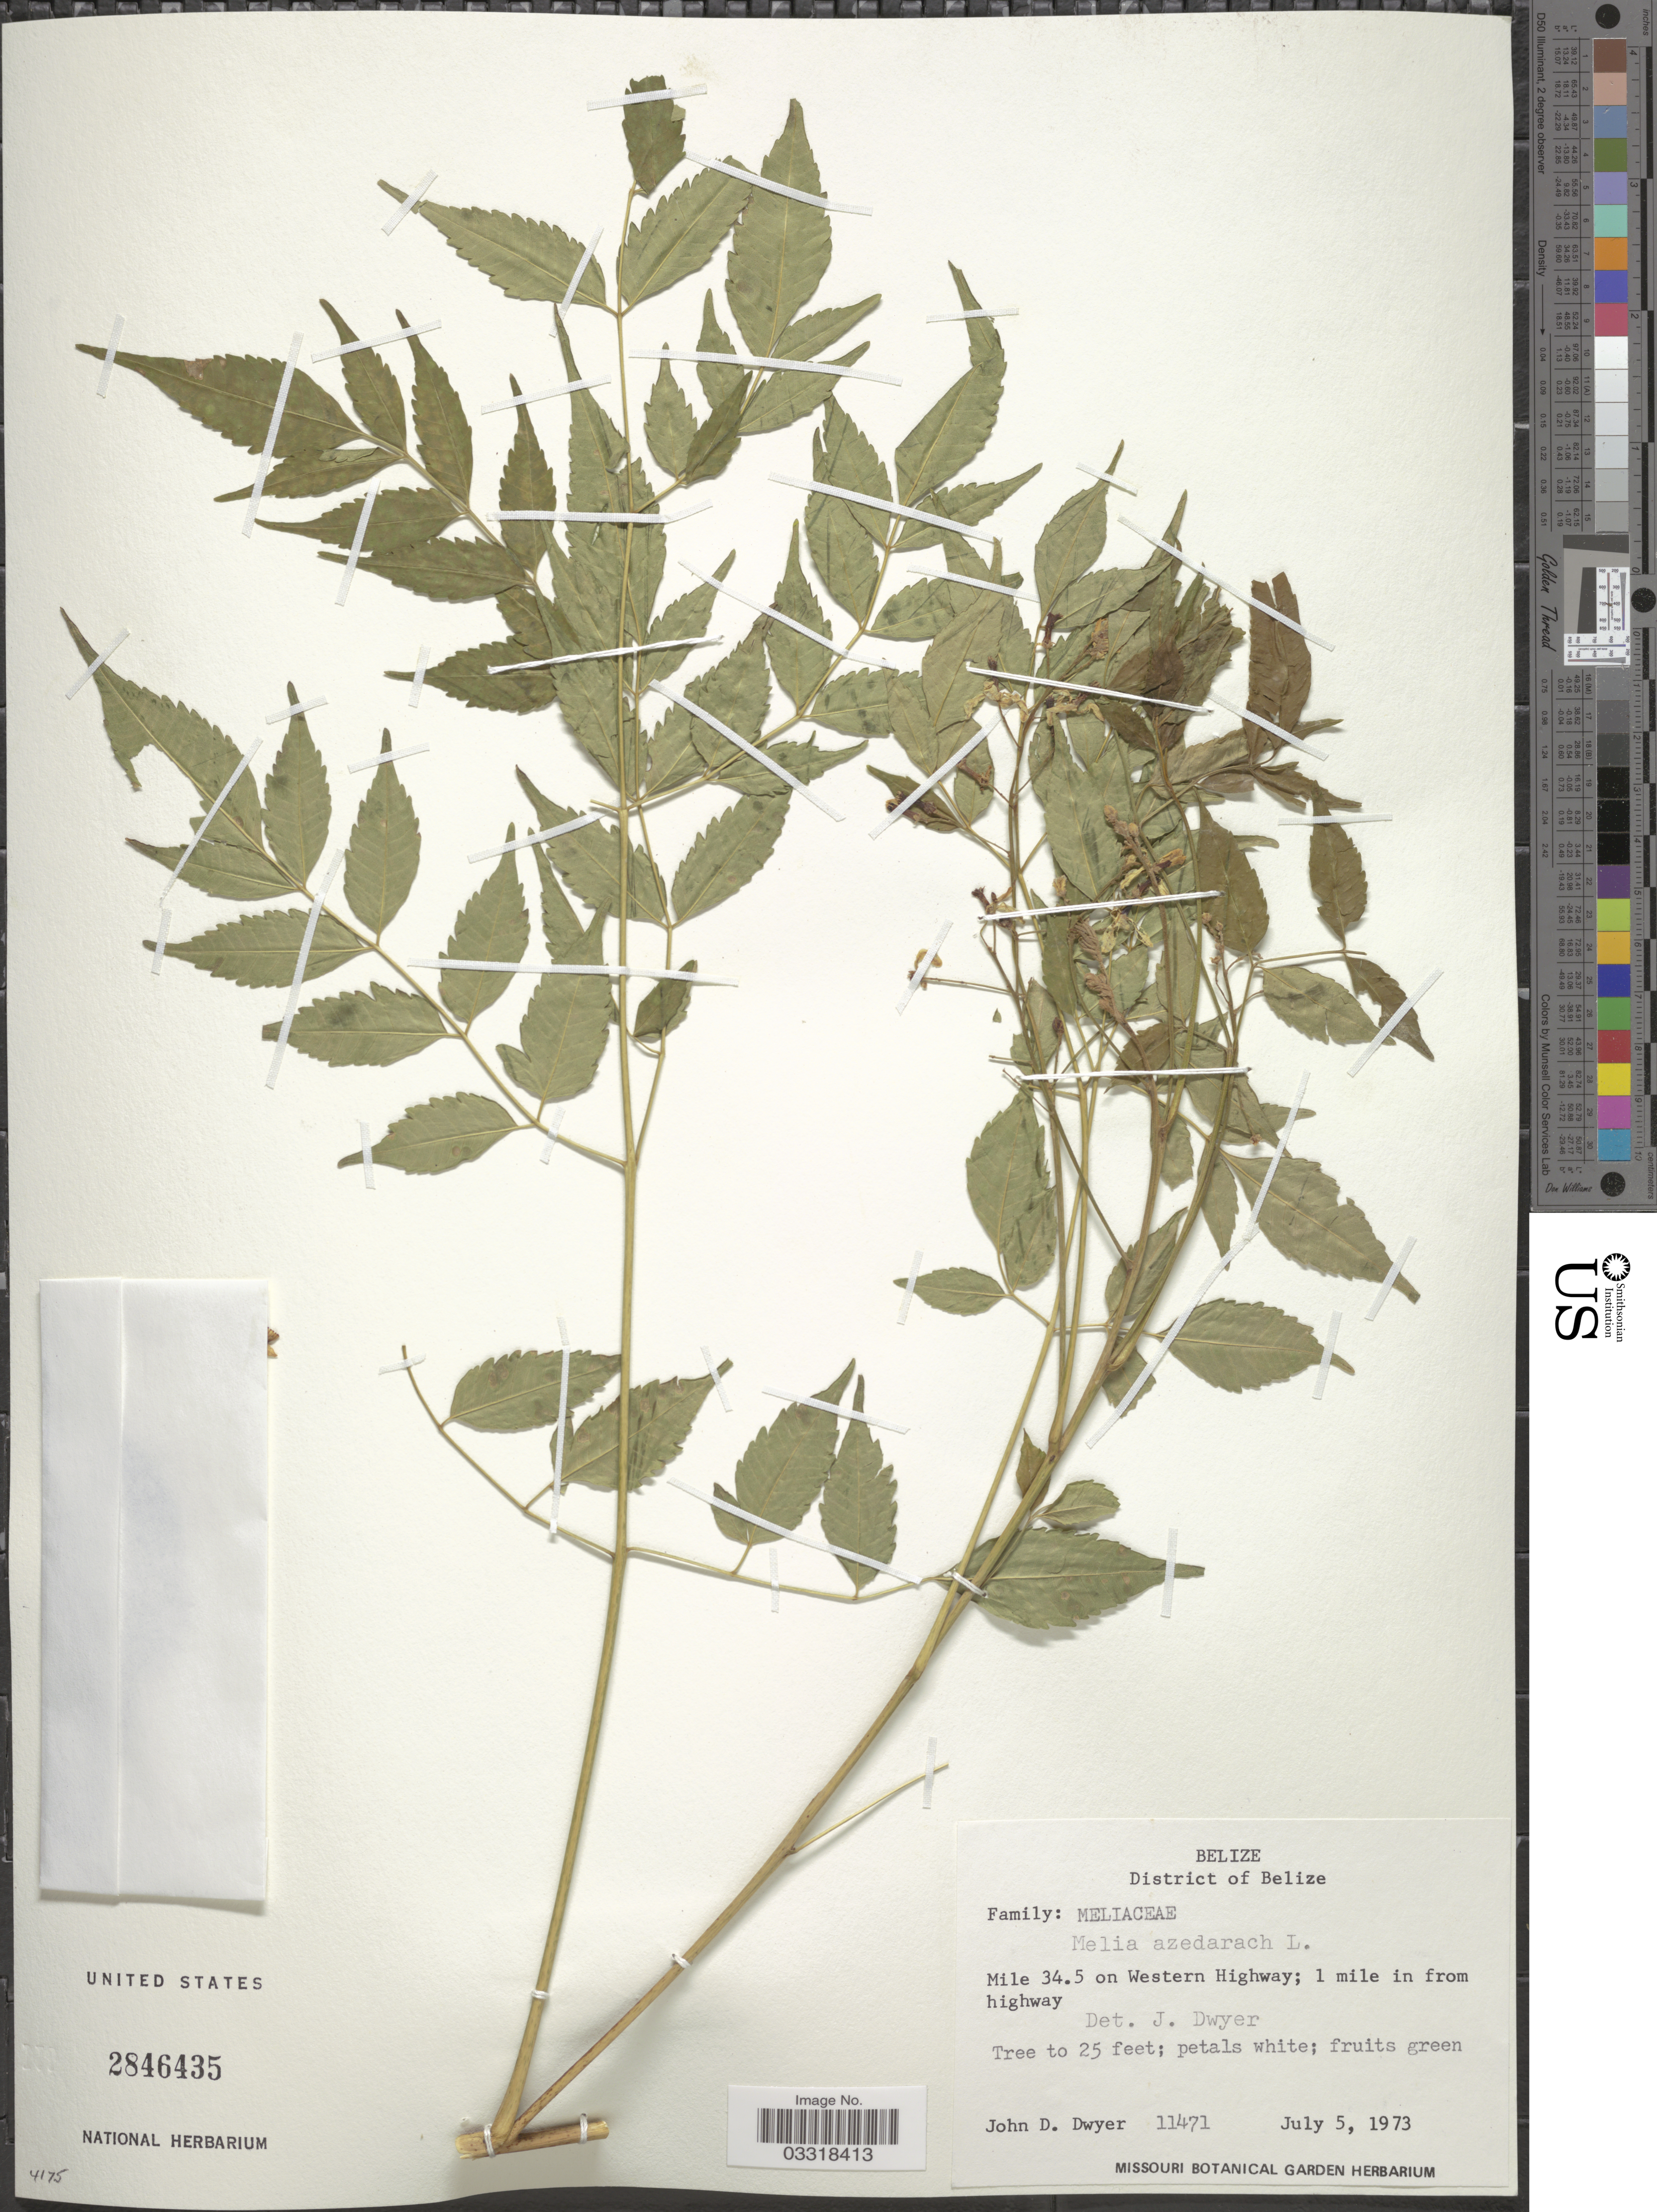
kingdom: Plantae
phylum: Tracheophyta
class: Magnoliopsida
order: Sapindales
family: Meliaceae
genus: Melia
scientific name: Melia azedarach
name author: L.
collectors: J. D. Dwyer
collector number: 11471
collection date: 1973-07-05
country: Belize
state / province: Belize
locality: District of Belize. Mile 34.5 on Western Highway; 1 mile in from highway.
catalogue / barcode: US 2846435